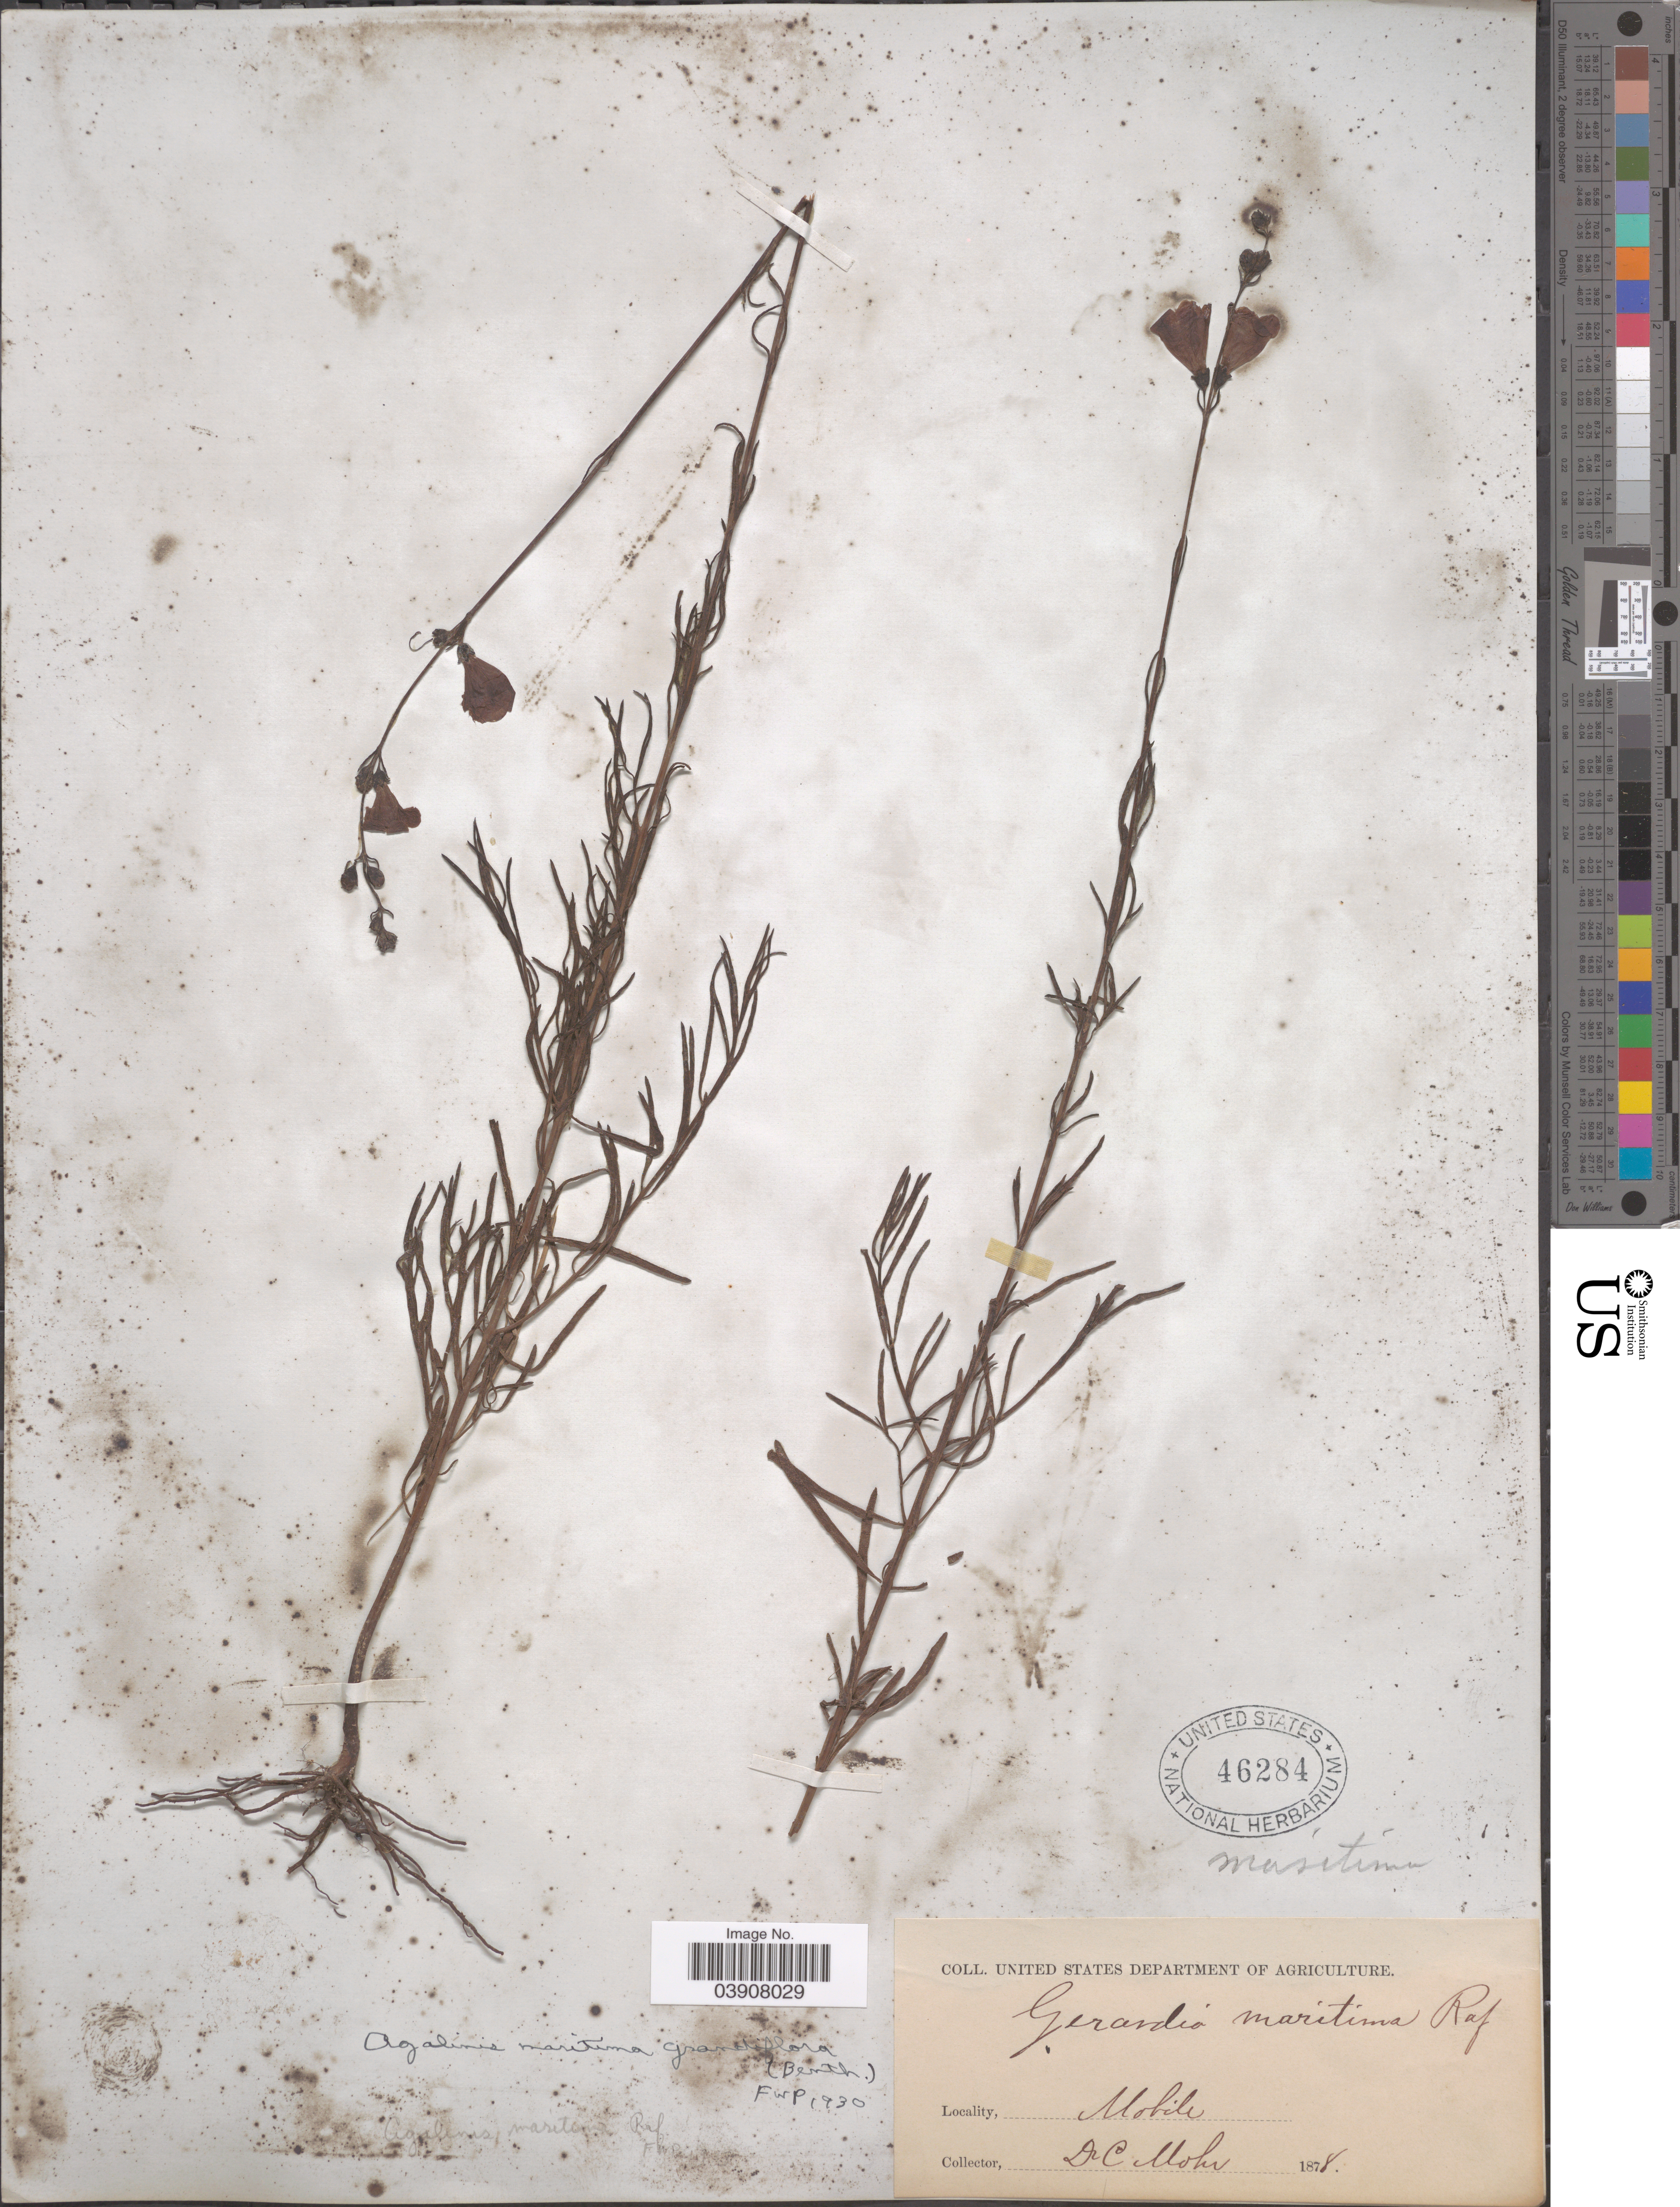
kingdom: Plantae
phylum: Tracheophyta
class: Magnoliopsida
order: Lamiales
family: Orobanchaceae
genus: Agalinis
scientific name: Agalinis maritima var. grandiflora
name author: (Benth.) Pennell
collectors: D. C. Mohr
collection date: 1878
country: United States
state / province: Alabama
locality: Mobile.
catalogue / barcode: US 46284